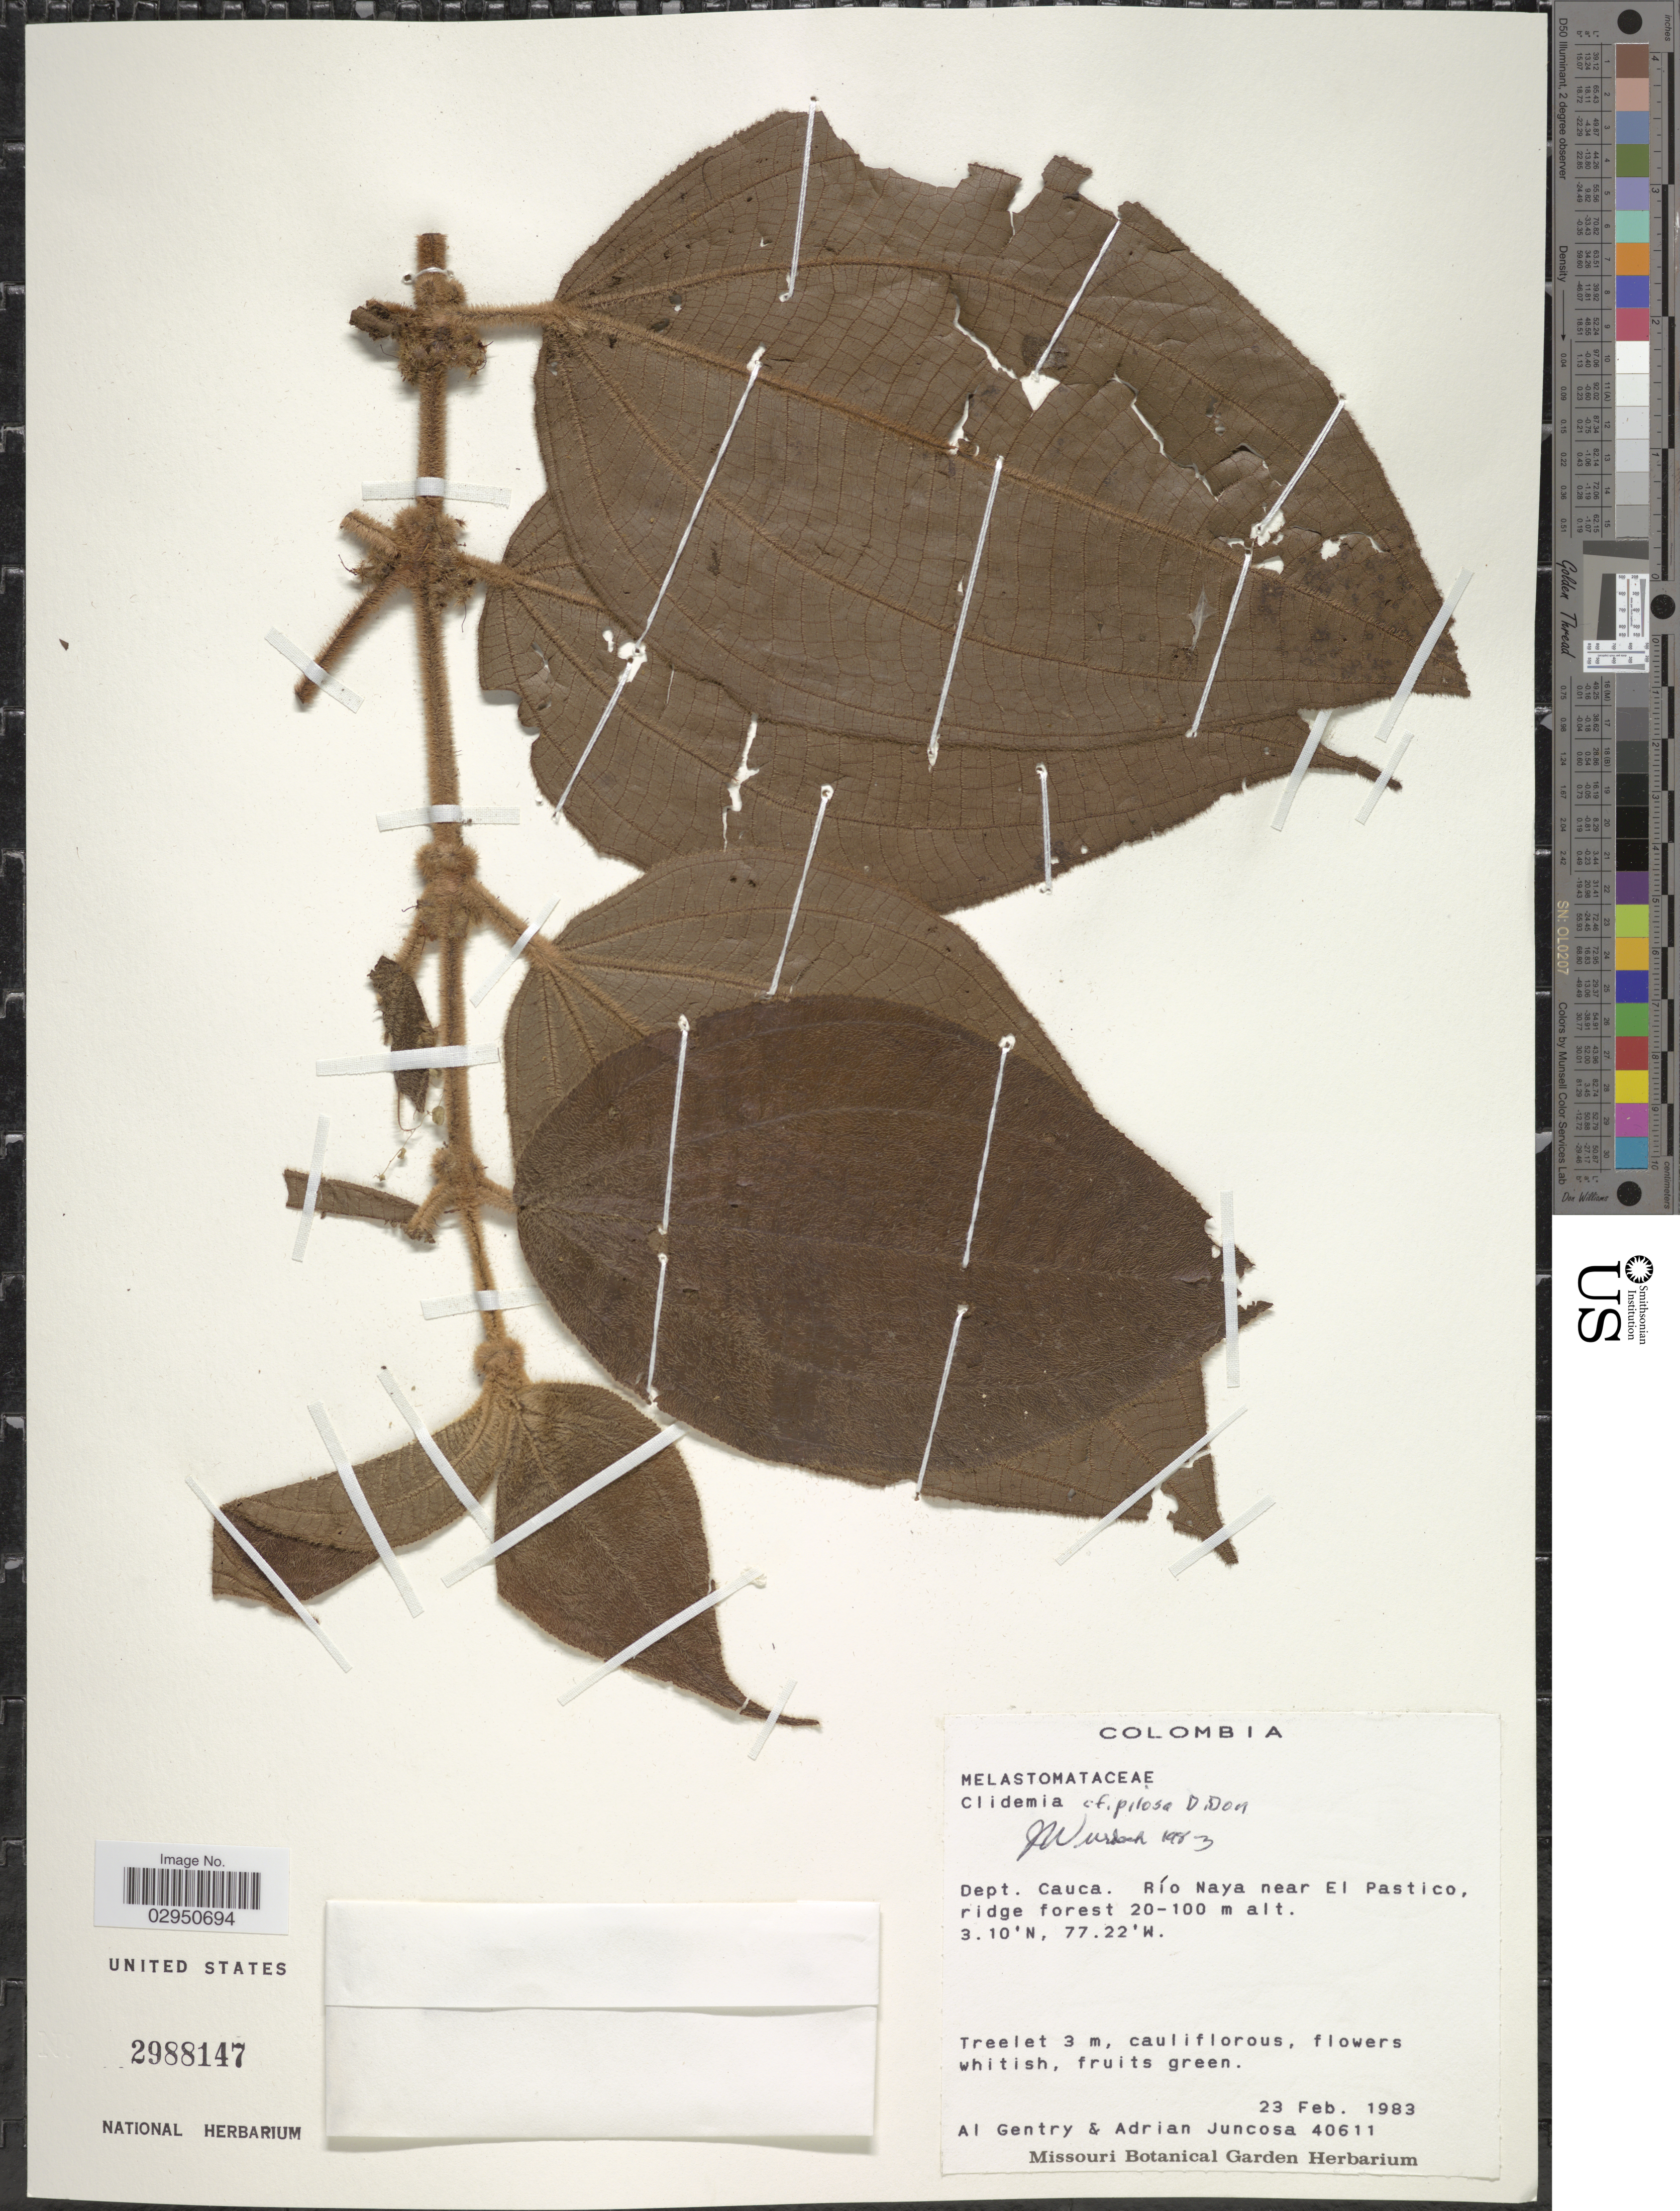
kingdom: Plantae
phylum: Tracheophyta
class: Magnoliopsida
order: Myrtales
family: Melastomataceae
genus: Clidemia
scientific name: Clidemia pilosa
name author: D. Don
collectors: A. H. Gentry & A. Juncosa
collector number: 40611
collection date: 1983-02-23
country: Colombia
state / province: Cauca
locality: Dept. Cauca. Río Naya near El Pastico.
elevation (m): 20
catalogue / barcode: US 2988147